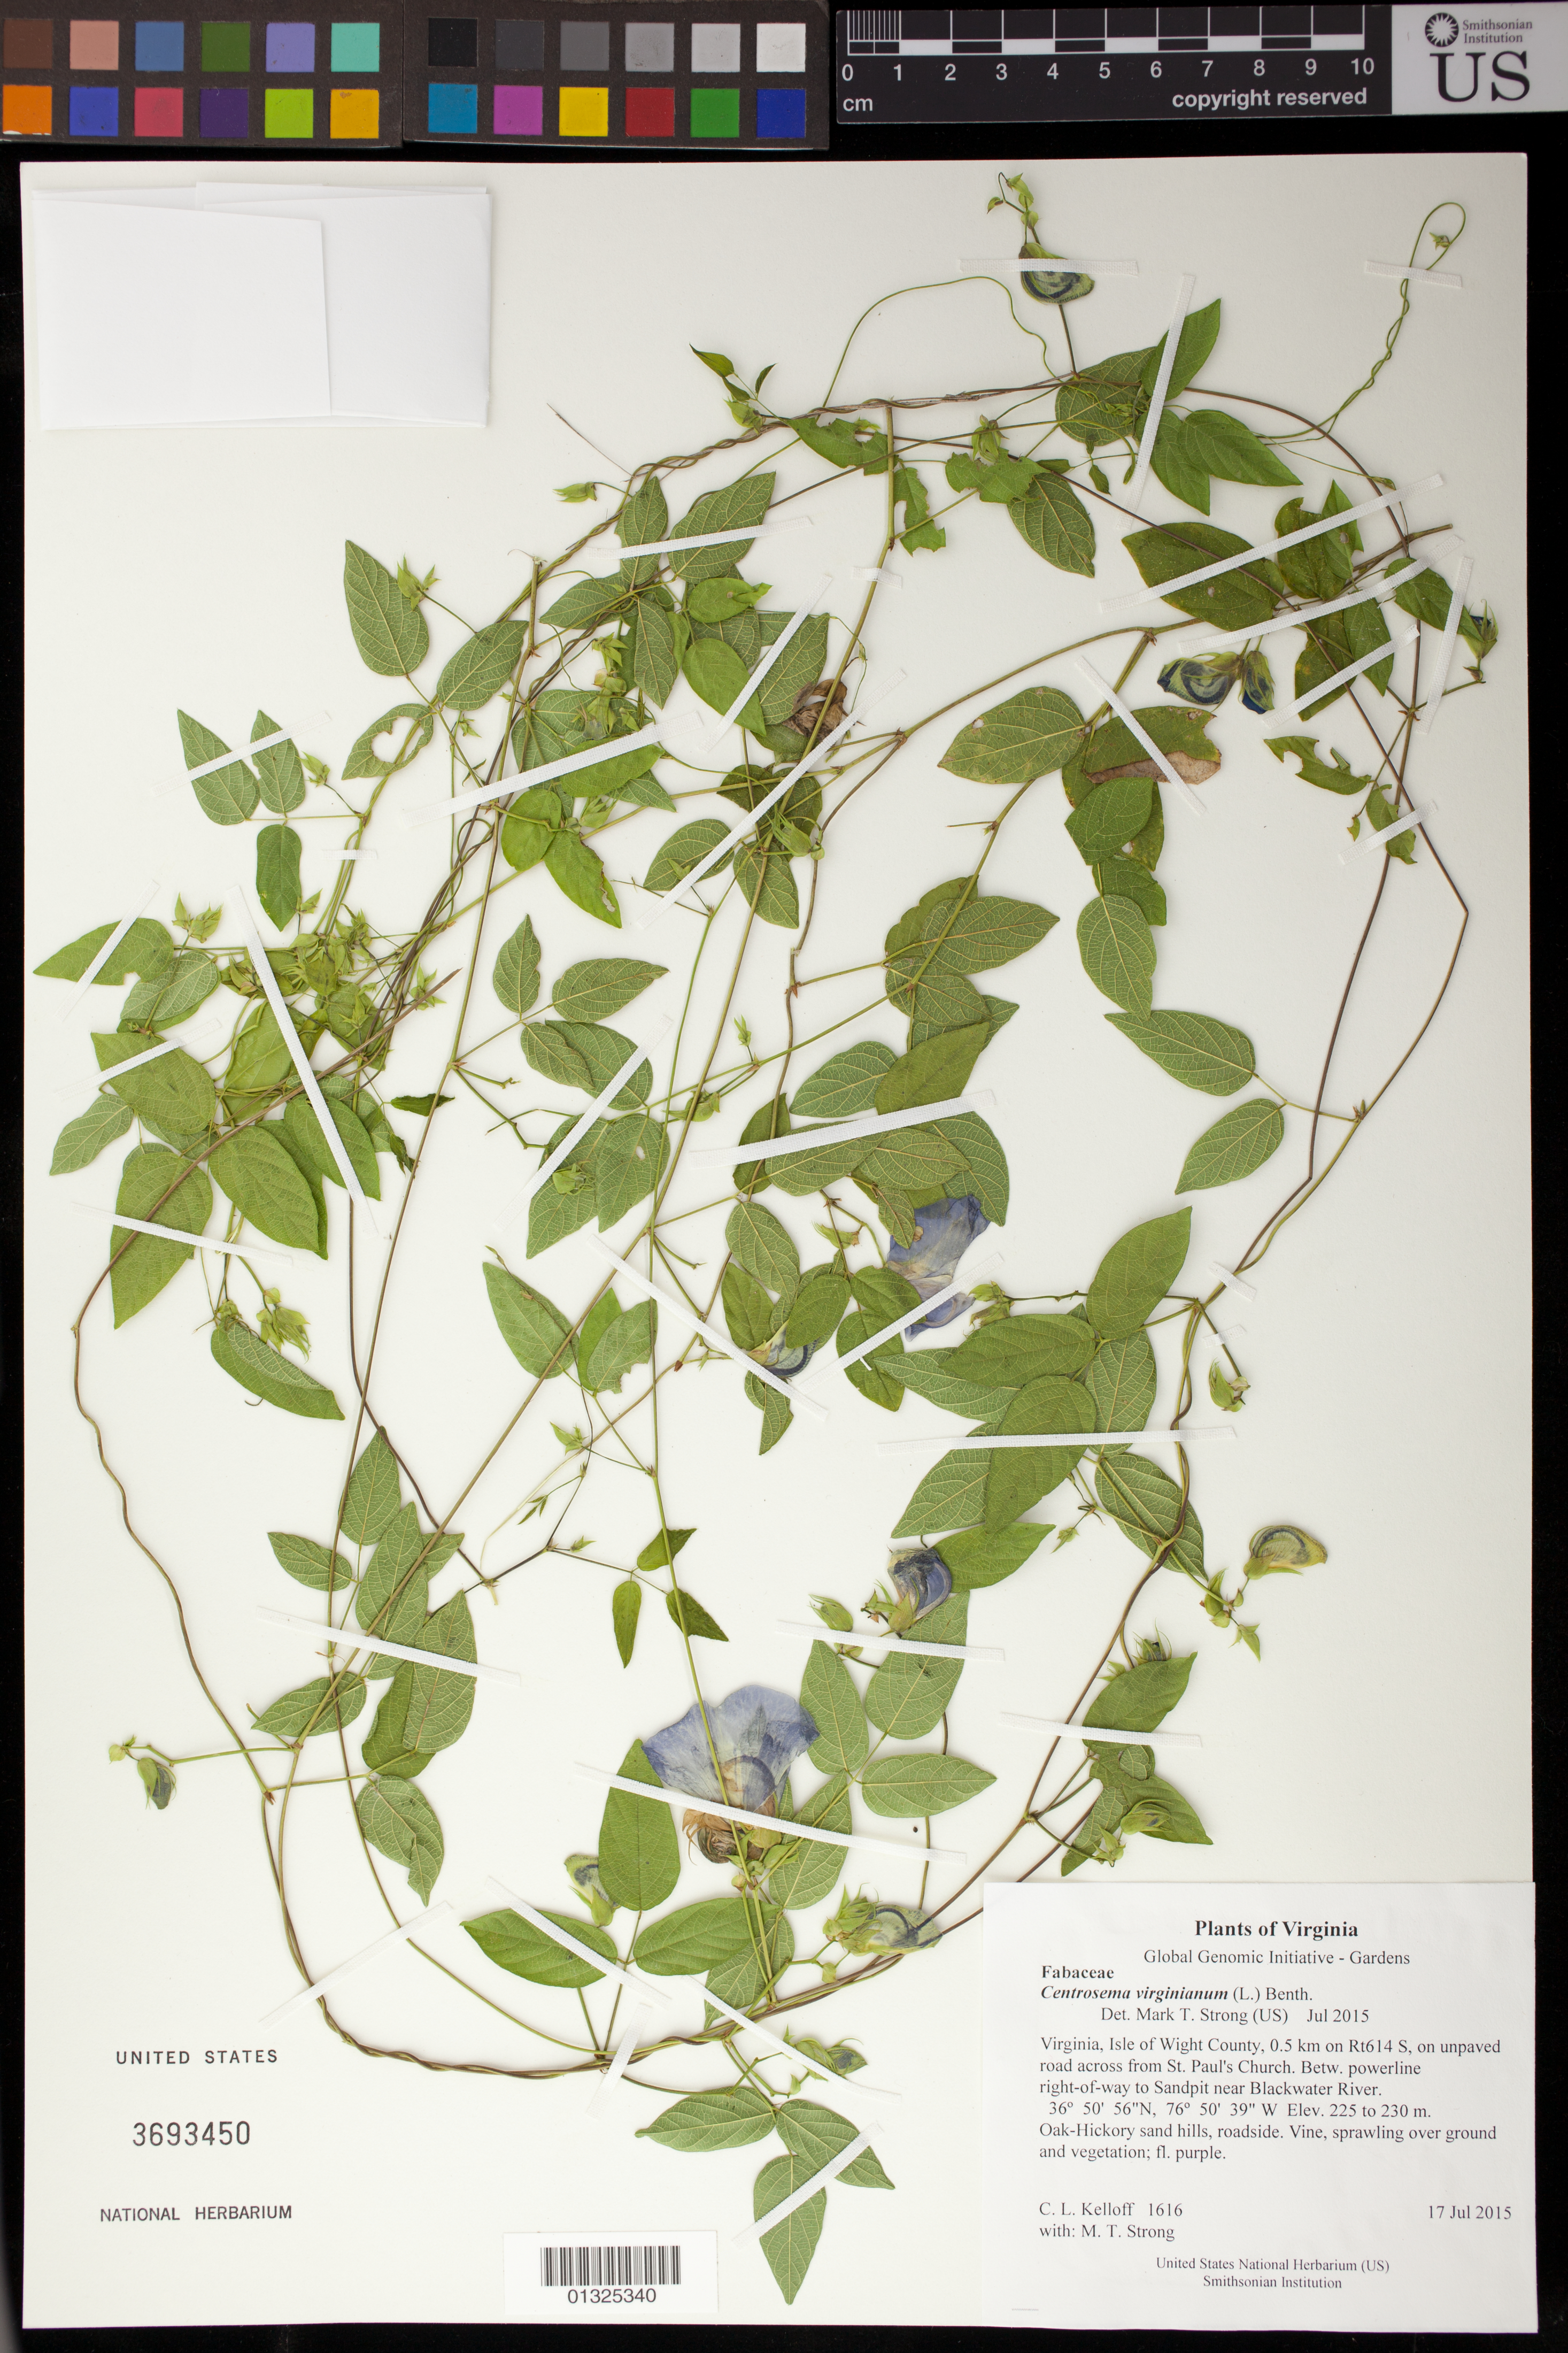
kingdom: Plantae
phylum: Tracheophyta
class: Magnoliopsida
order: Fabales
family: Fabaceae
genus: Centrosema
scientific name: Centrosema virginianum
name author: (L.) Benth.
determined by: Strong, M. T., (US), Smithsonian Institution - National Museum of Natural History (UNITED STATES)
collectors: C. L. Kelloff & M. T. Strong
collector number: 1616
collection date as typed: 17 Jul 2015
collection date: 2015-07-17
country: United States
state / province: Virginia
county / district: Isle of Wight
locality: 0.5 km on Rt614 S, on unpaved road across from St. Paul's Church. Betw. powerline right-of-way to Sandpit near Blackwater River.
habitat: Oak-Hickory sand hills, roadside.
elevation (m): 225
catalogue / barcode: US 3693450